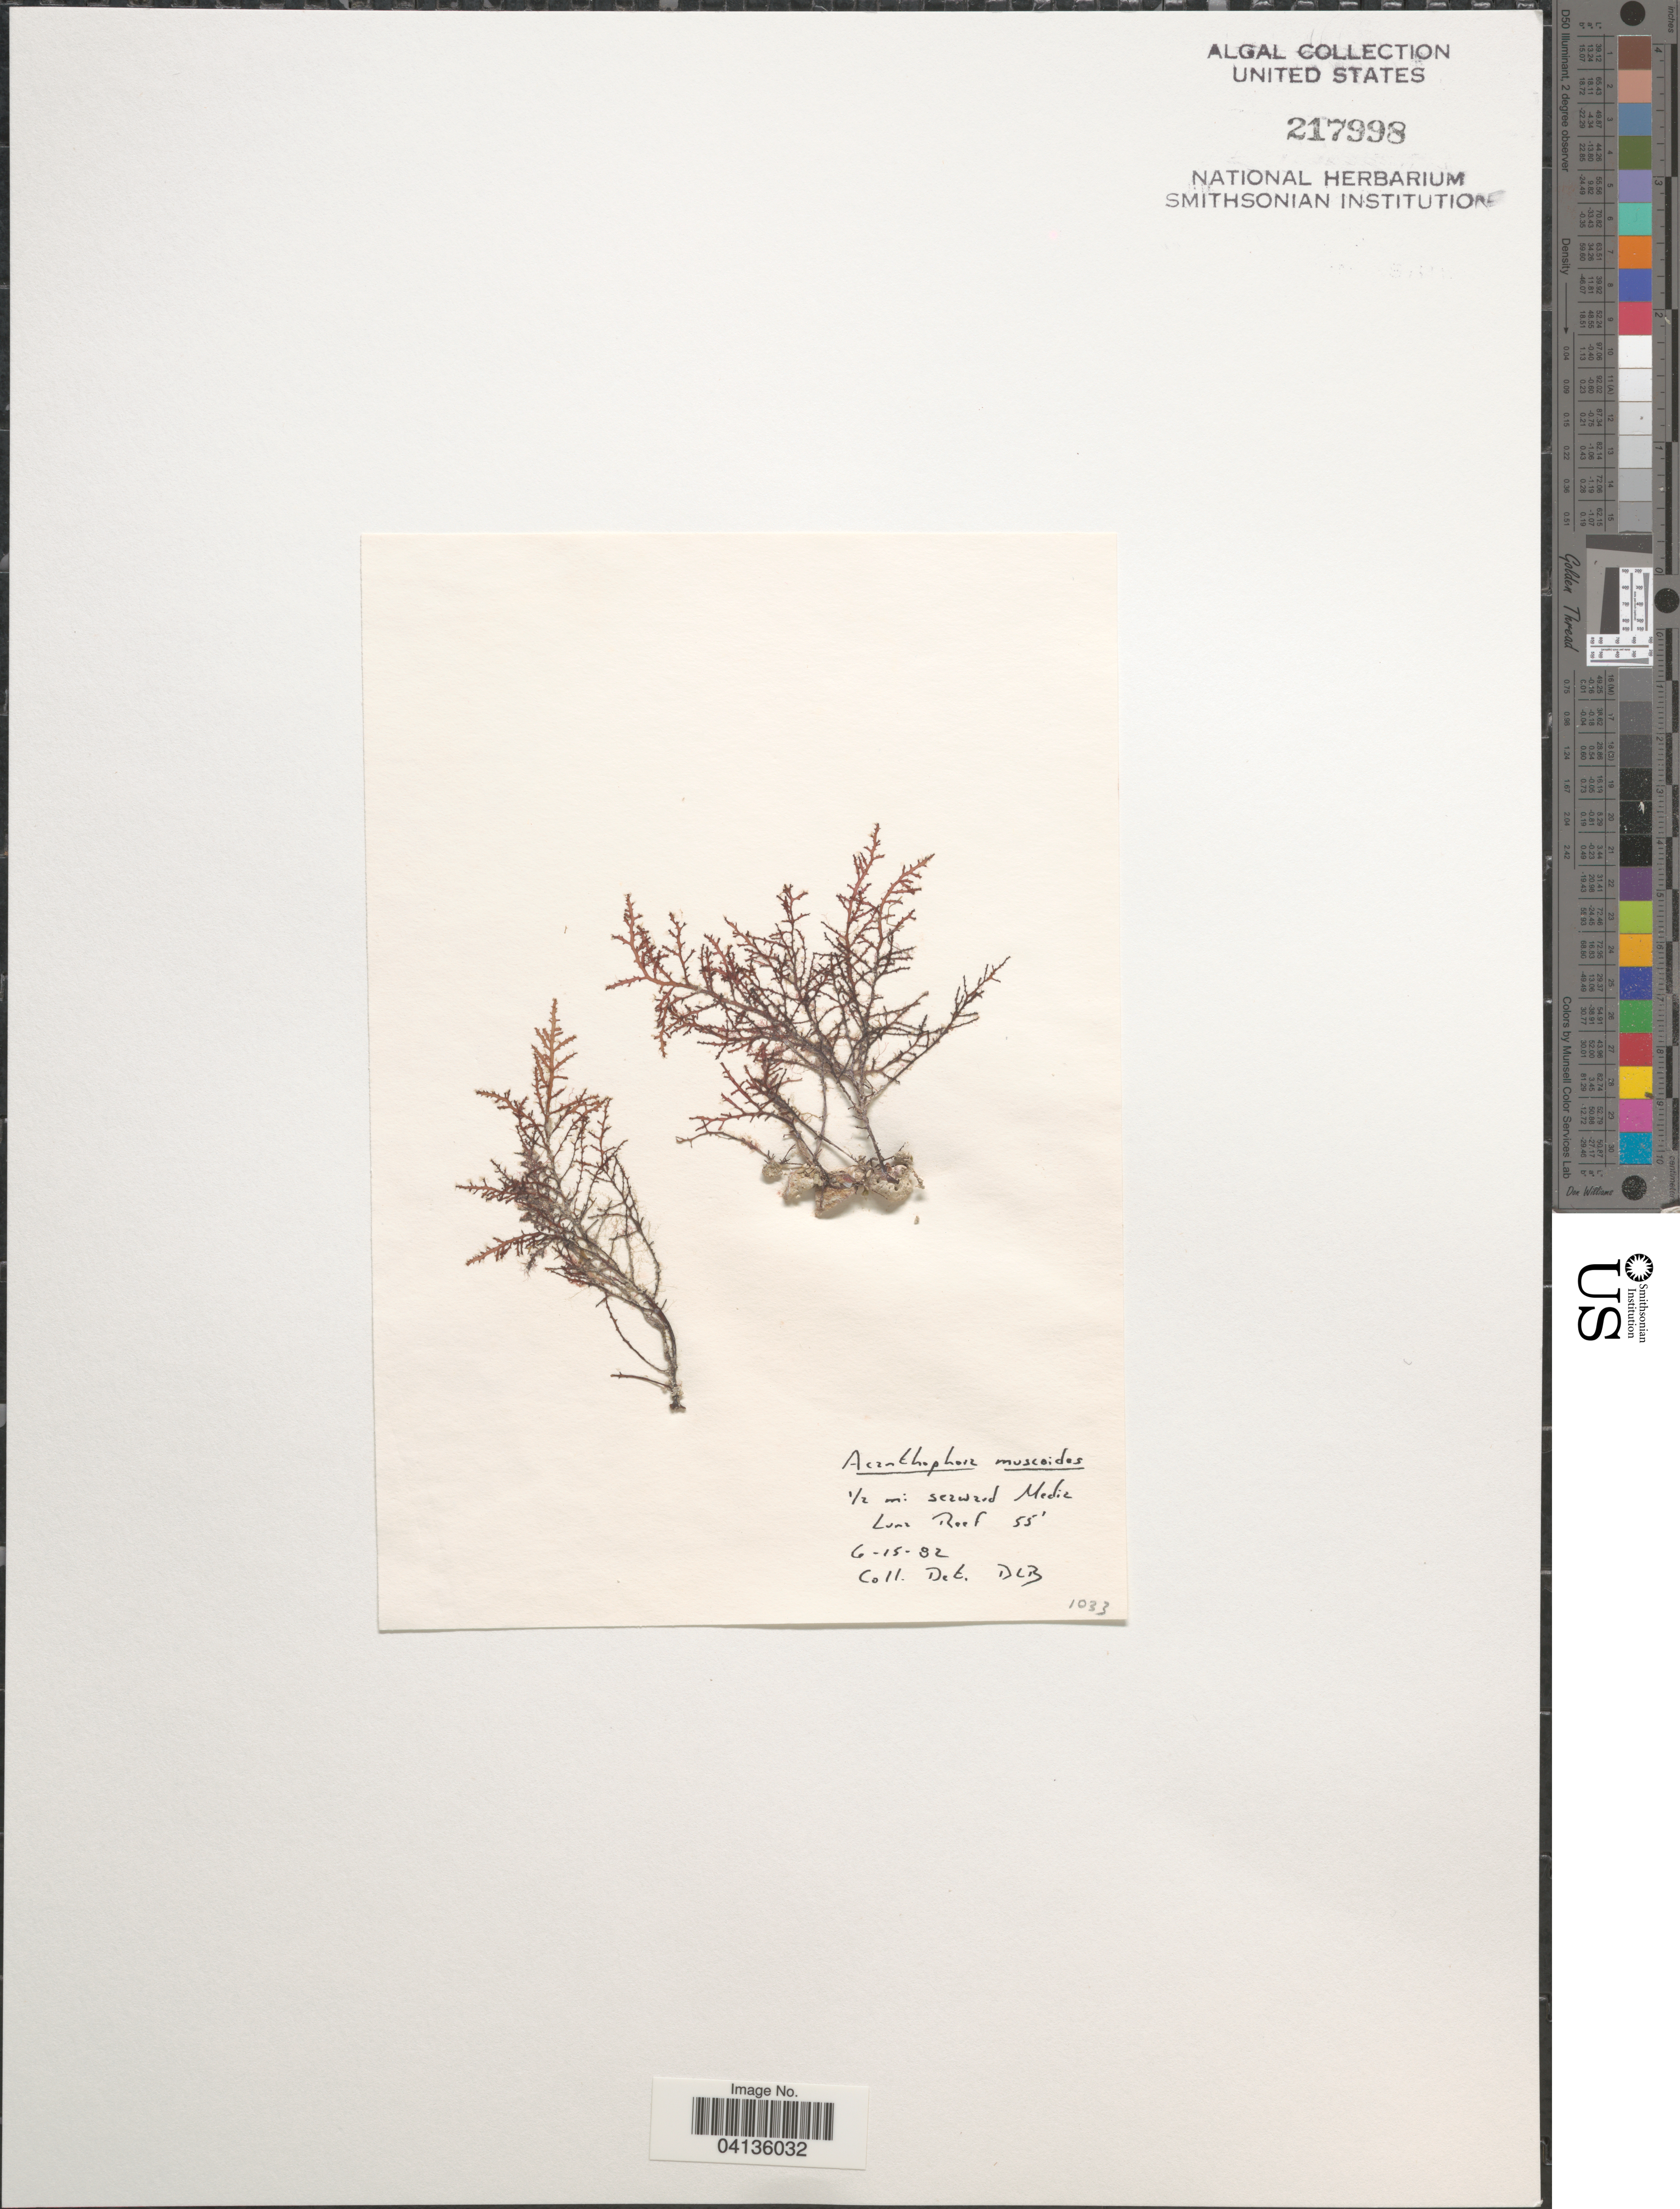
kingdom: Plantae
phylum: Rhodophyta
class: Florideophyceae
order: Ceramiales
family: Rhodomelaceae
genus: Acanthophora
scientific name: Acanthophora muscoides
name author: (C. Agardh) Bory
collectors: D. L. B.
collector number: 1033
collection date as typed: Transcribed d/m/y: 15/6/32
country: Puerto Rico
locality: ½ mi seaward Media. Luna Reef.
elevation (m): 17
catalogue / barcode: US 217998